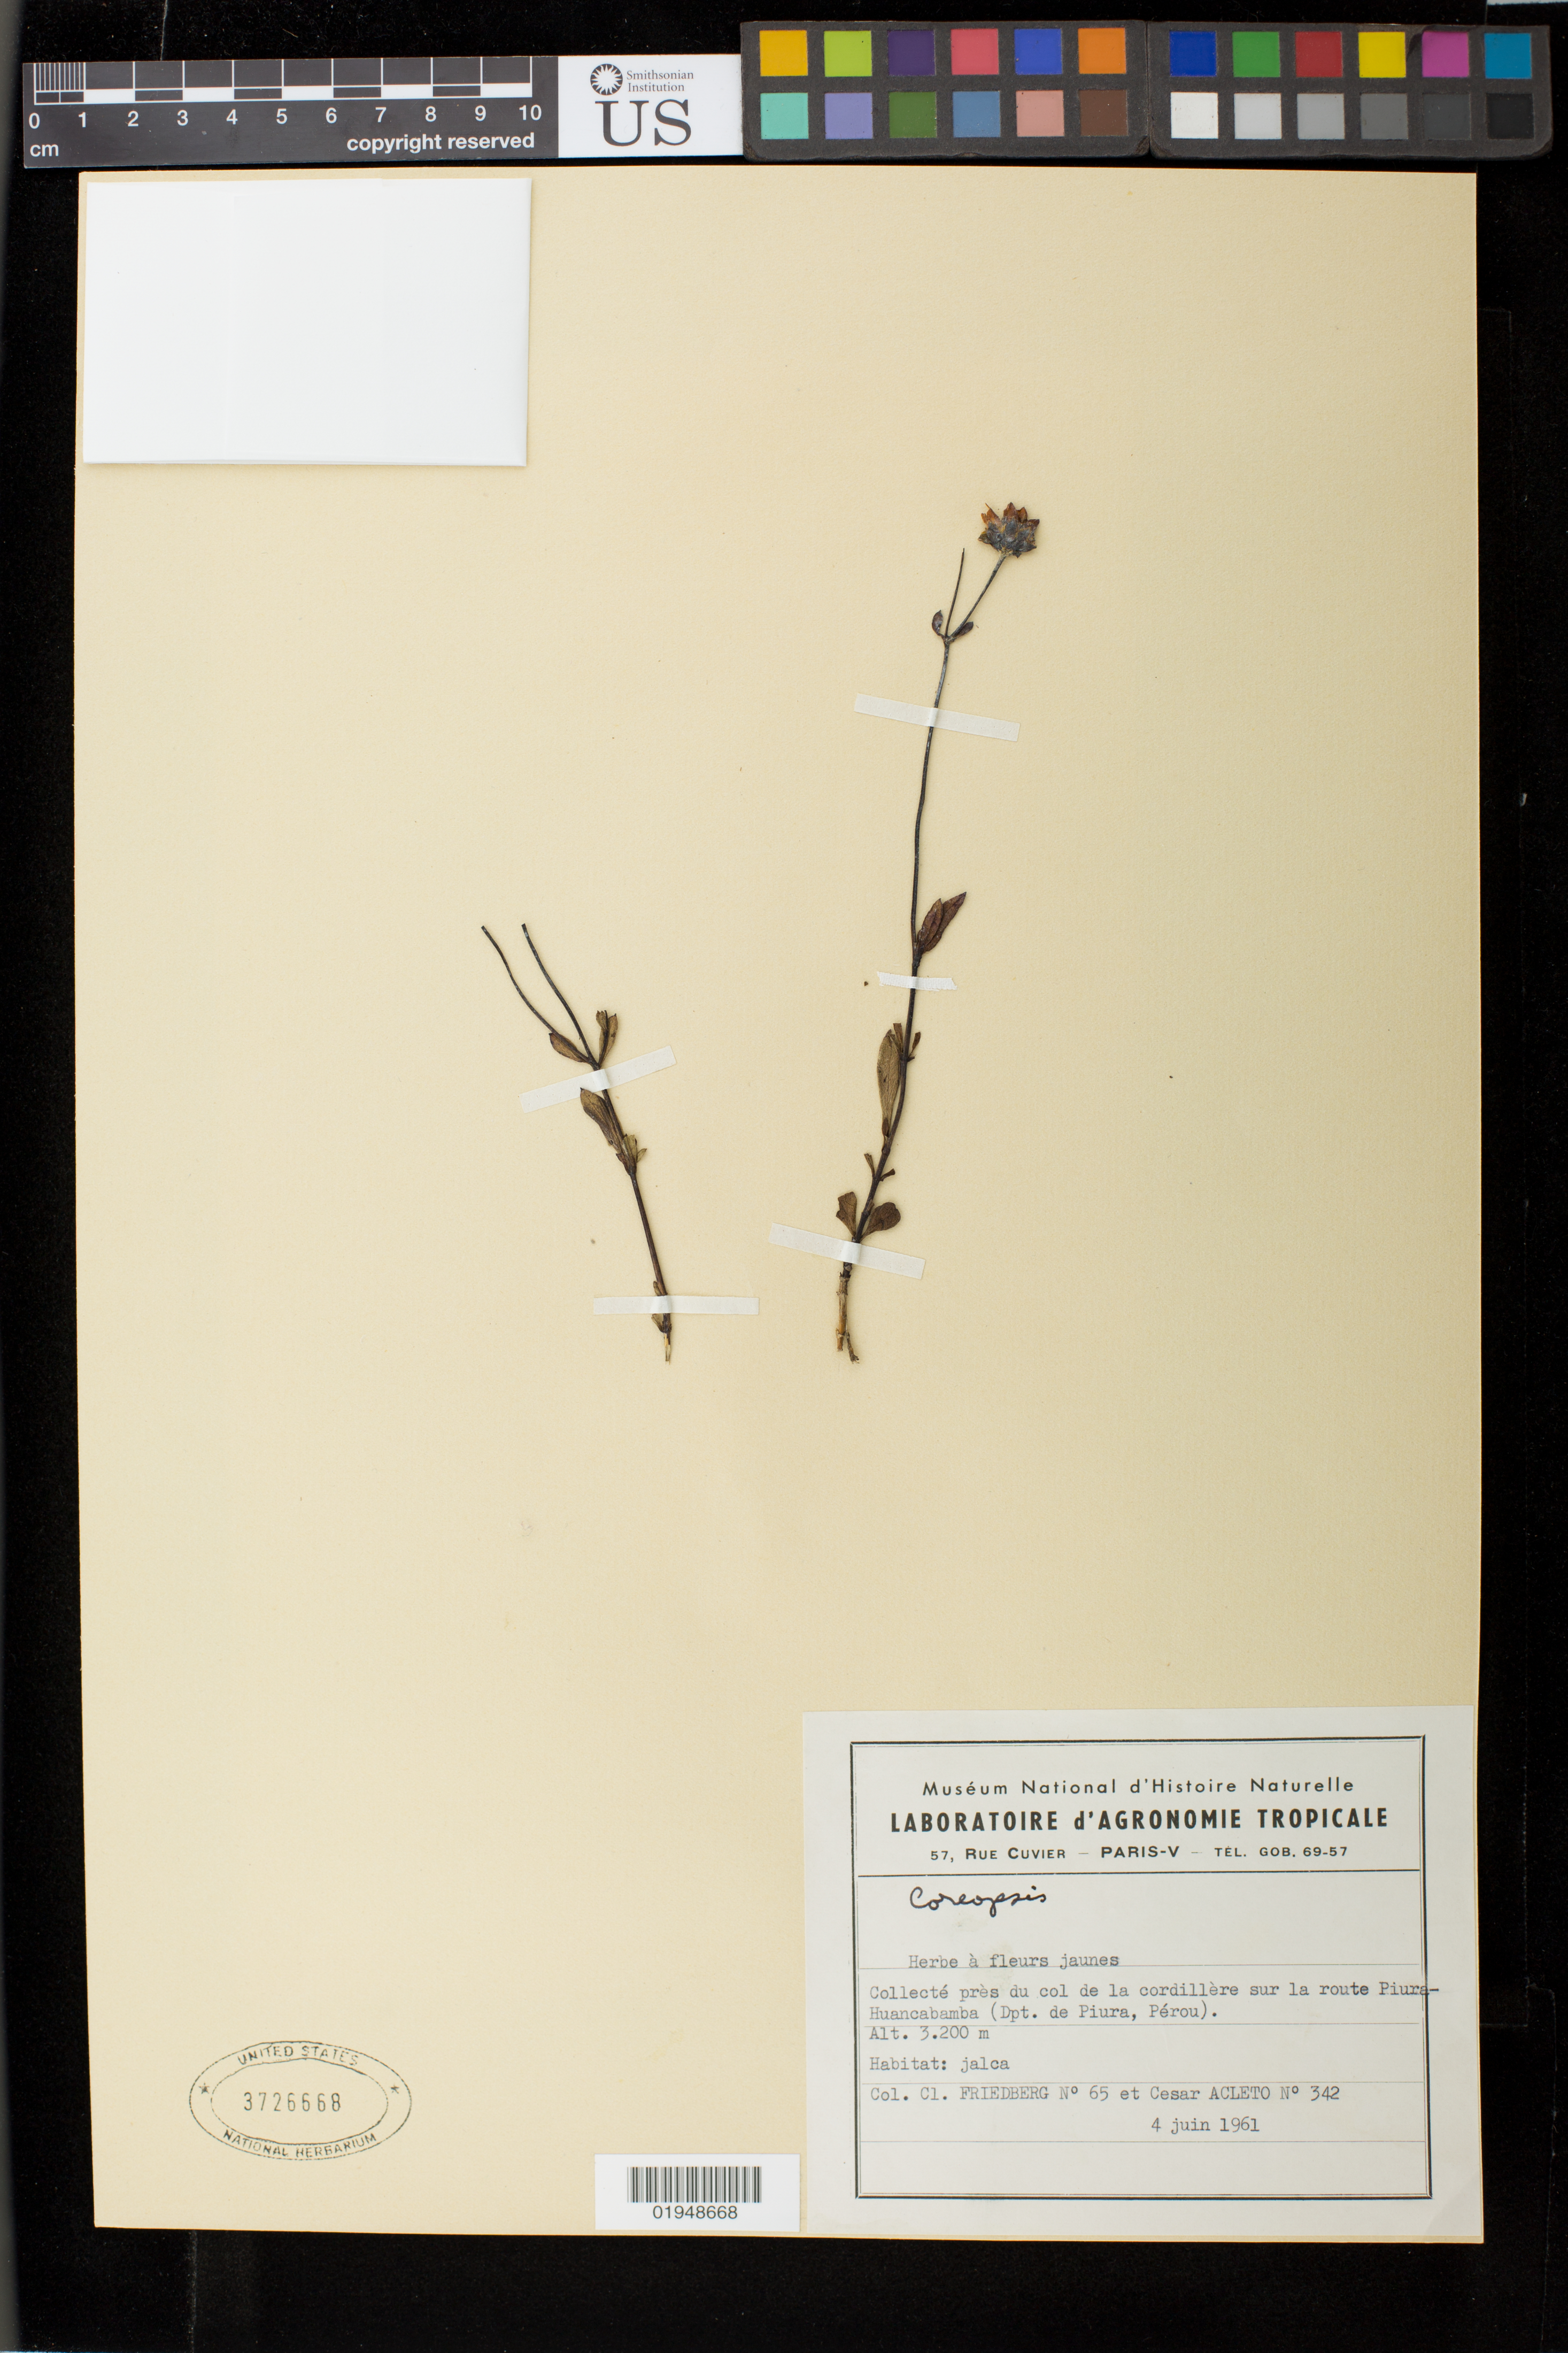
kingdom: Plantae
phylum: Tracheophyta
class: Magnoliopsida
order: Asterales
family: Asteraceae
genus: Coreopsis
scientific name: Coreopsis sp.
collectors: C. Friedberg & C. Acleto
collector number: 65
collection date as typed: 4 juin 1961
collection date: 1961-06-04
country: Peru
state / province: Piura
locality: près du col la cordillère sur la route Piura-Huancabamba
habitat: jalca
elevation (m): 3200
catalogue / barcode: US 3726668